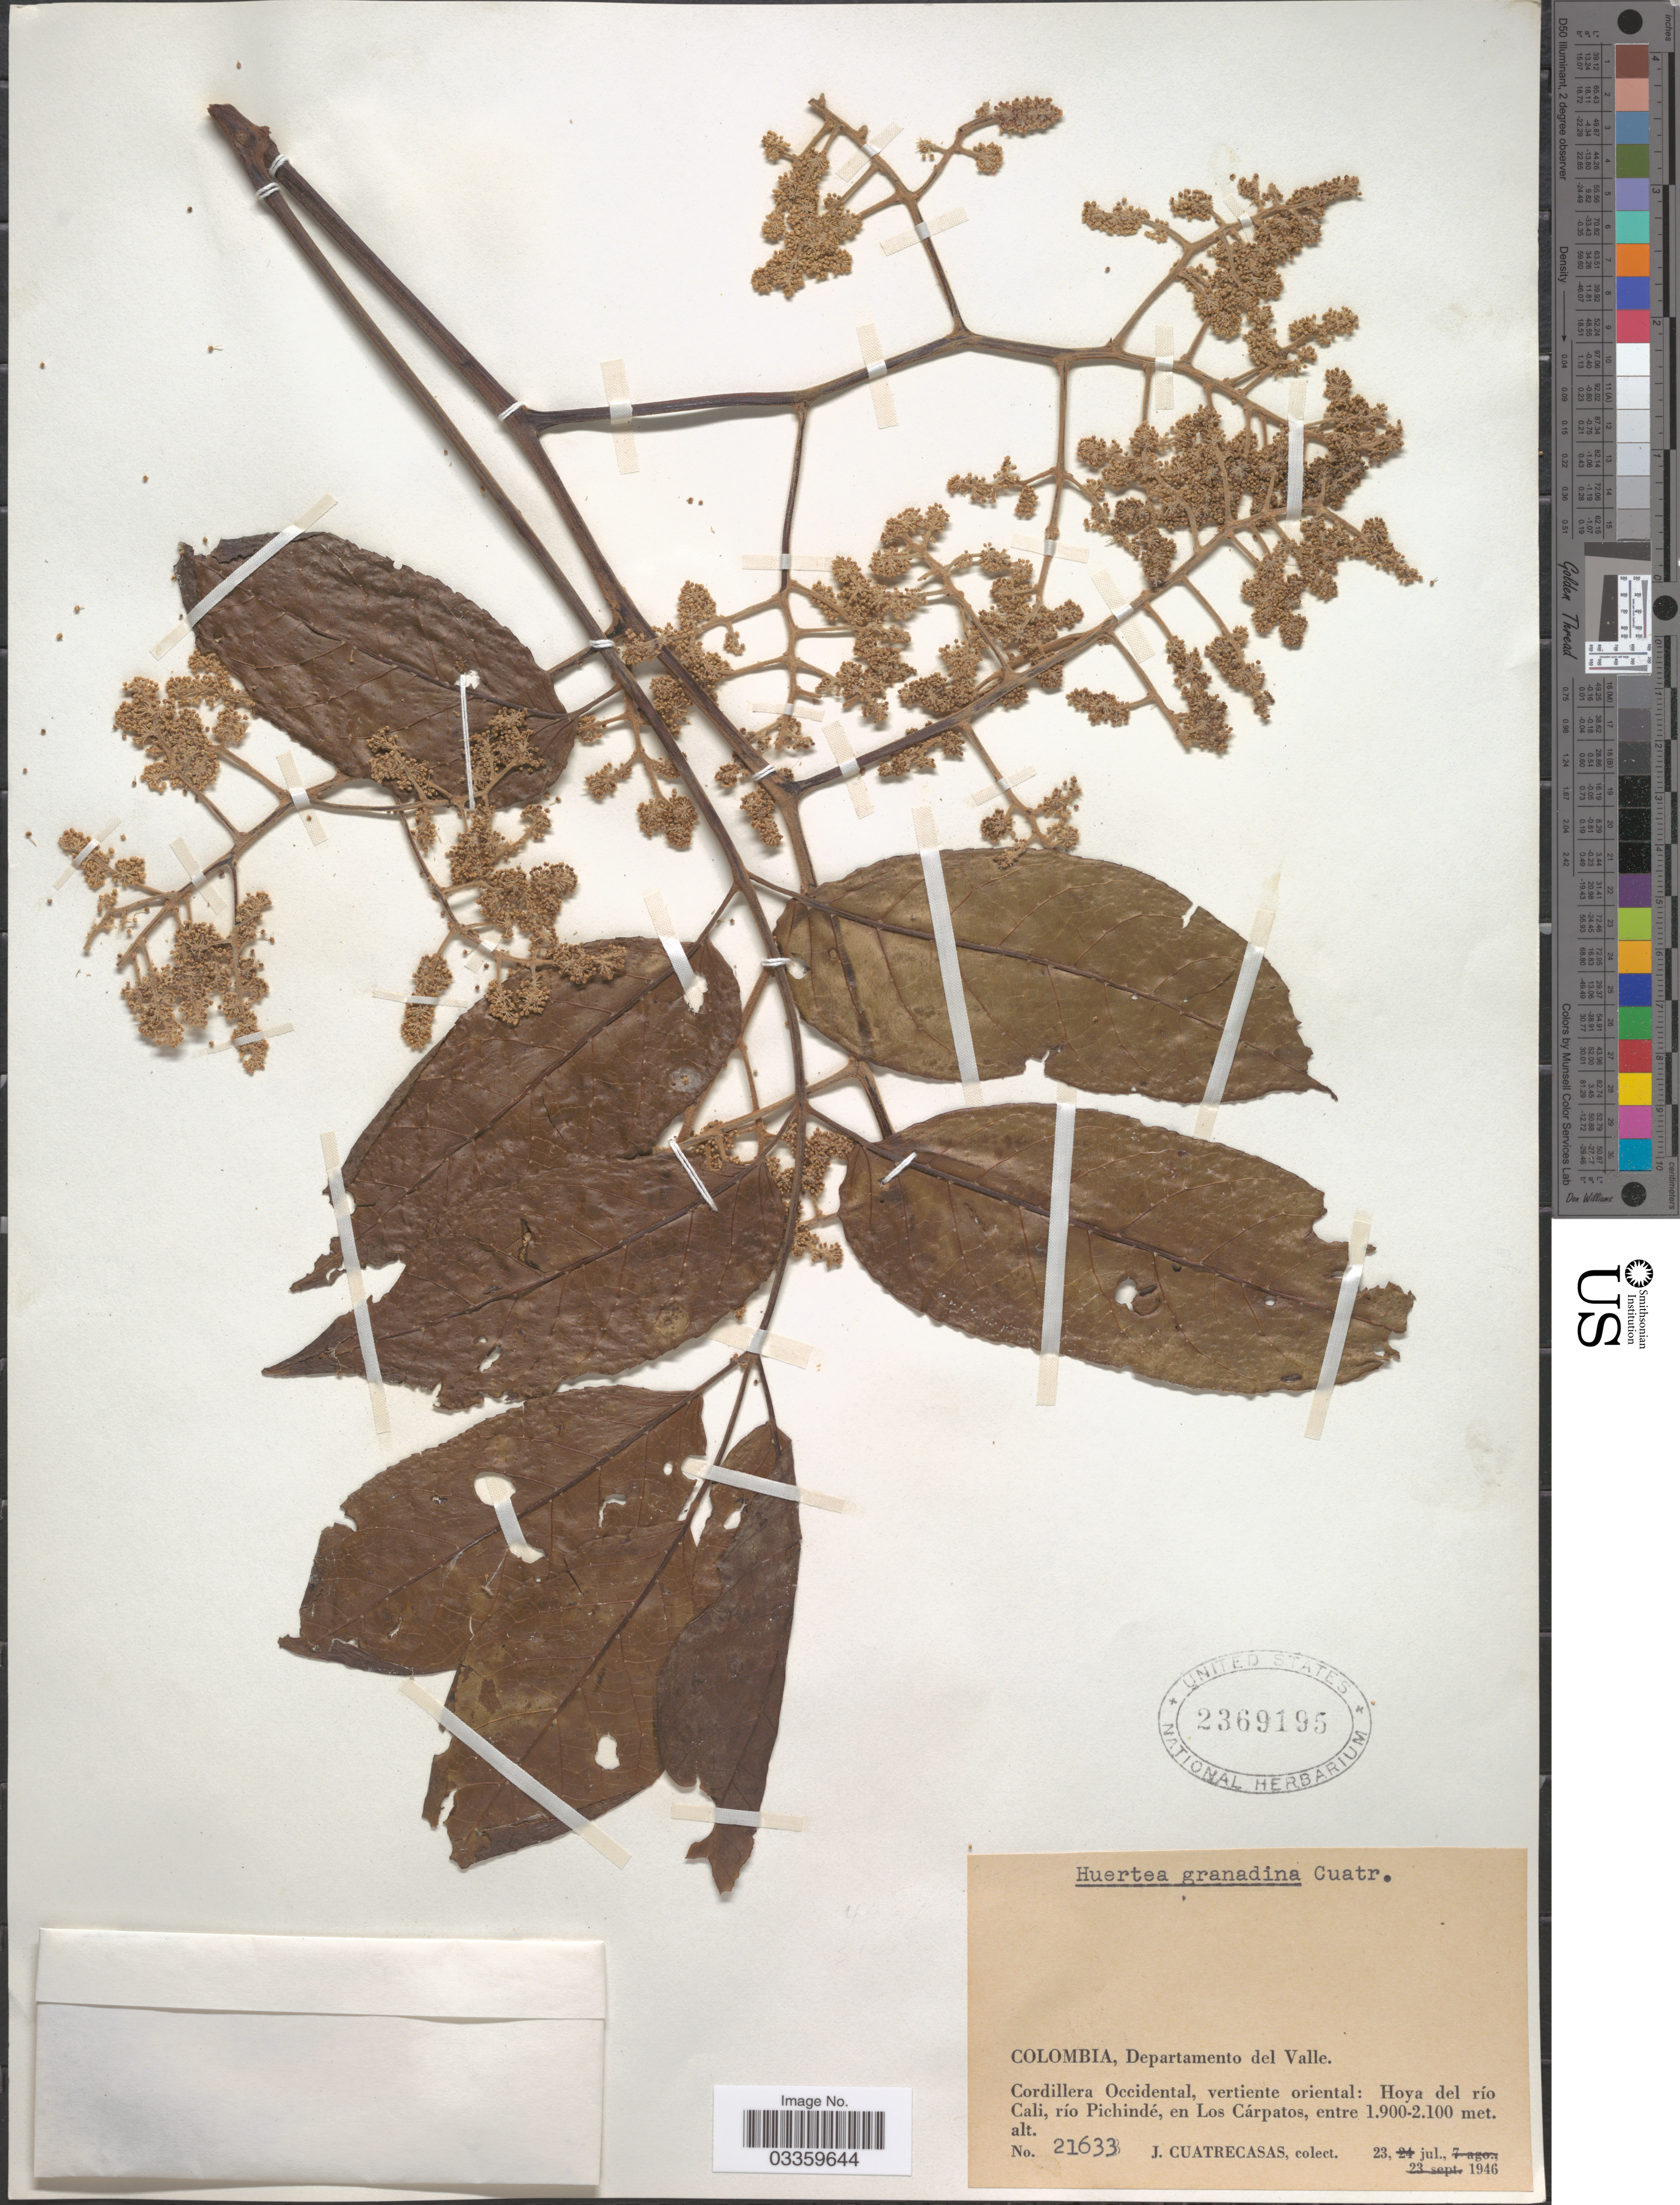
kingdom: Plantae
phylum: Tracheophyta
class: Magnoliopsida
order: Huerteales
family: Tapisciaceae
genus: Huertea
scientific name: Huertea granadina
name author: Cuatrec.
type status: Isotype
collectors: J. Cuatrecasas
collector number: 21633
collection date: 1946-07-23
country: Colombia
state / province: Valle del Cauca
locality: Departamento del Valle. Cordillera Occidental, vertiente oriental: Hoya del río Cali, río Pichindé, en los Cárpatos.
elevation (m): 1900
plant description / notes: Holotype (F) is numbered 21633 A, but this specimen (21633) appears to be a duplicate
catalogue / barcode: US 2369195